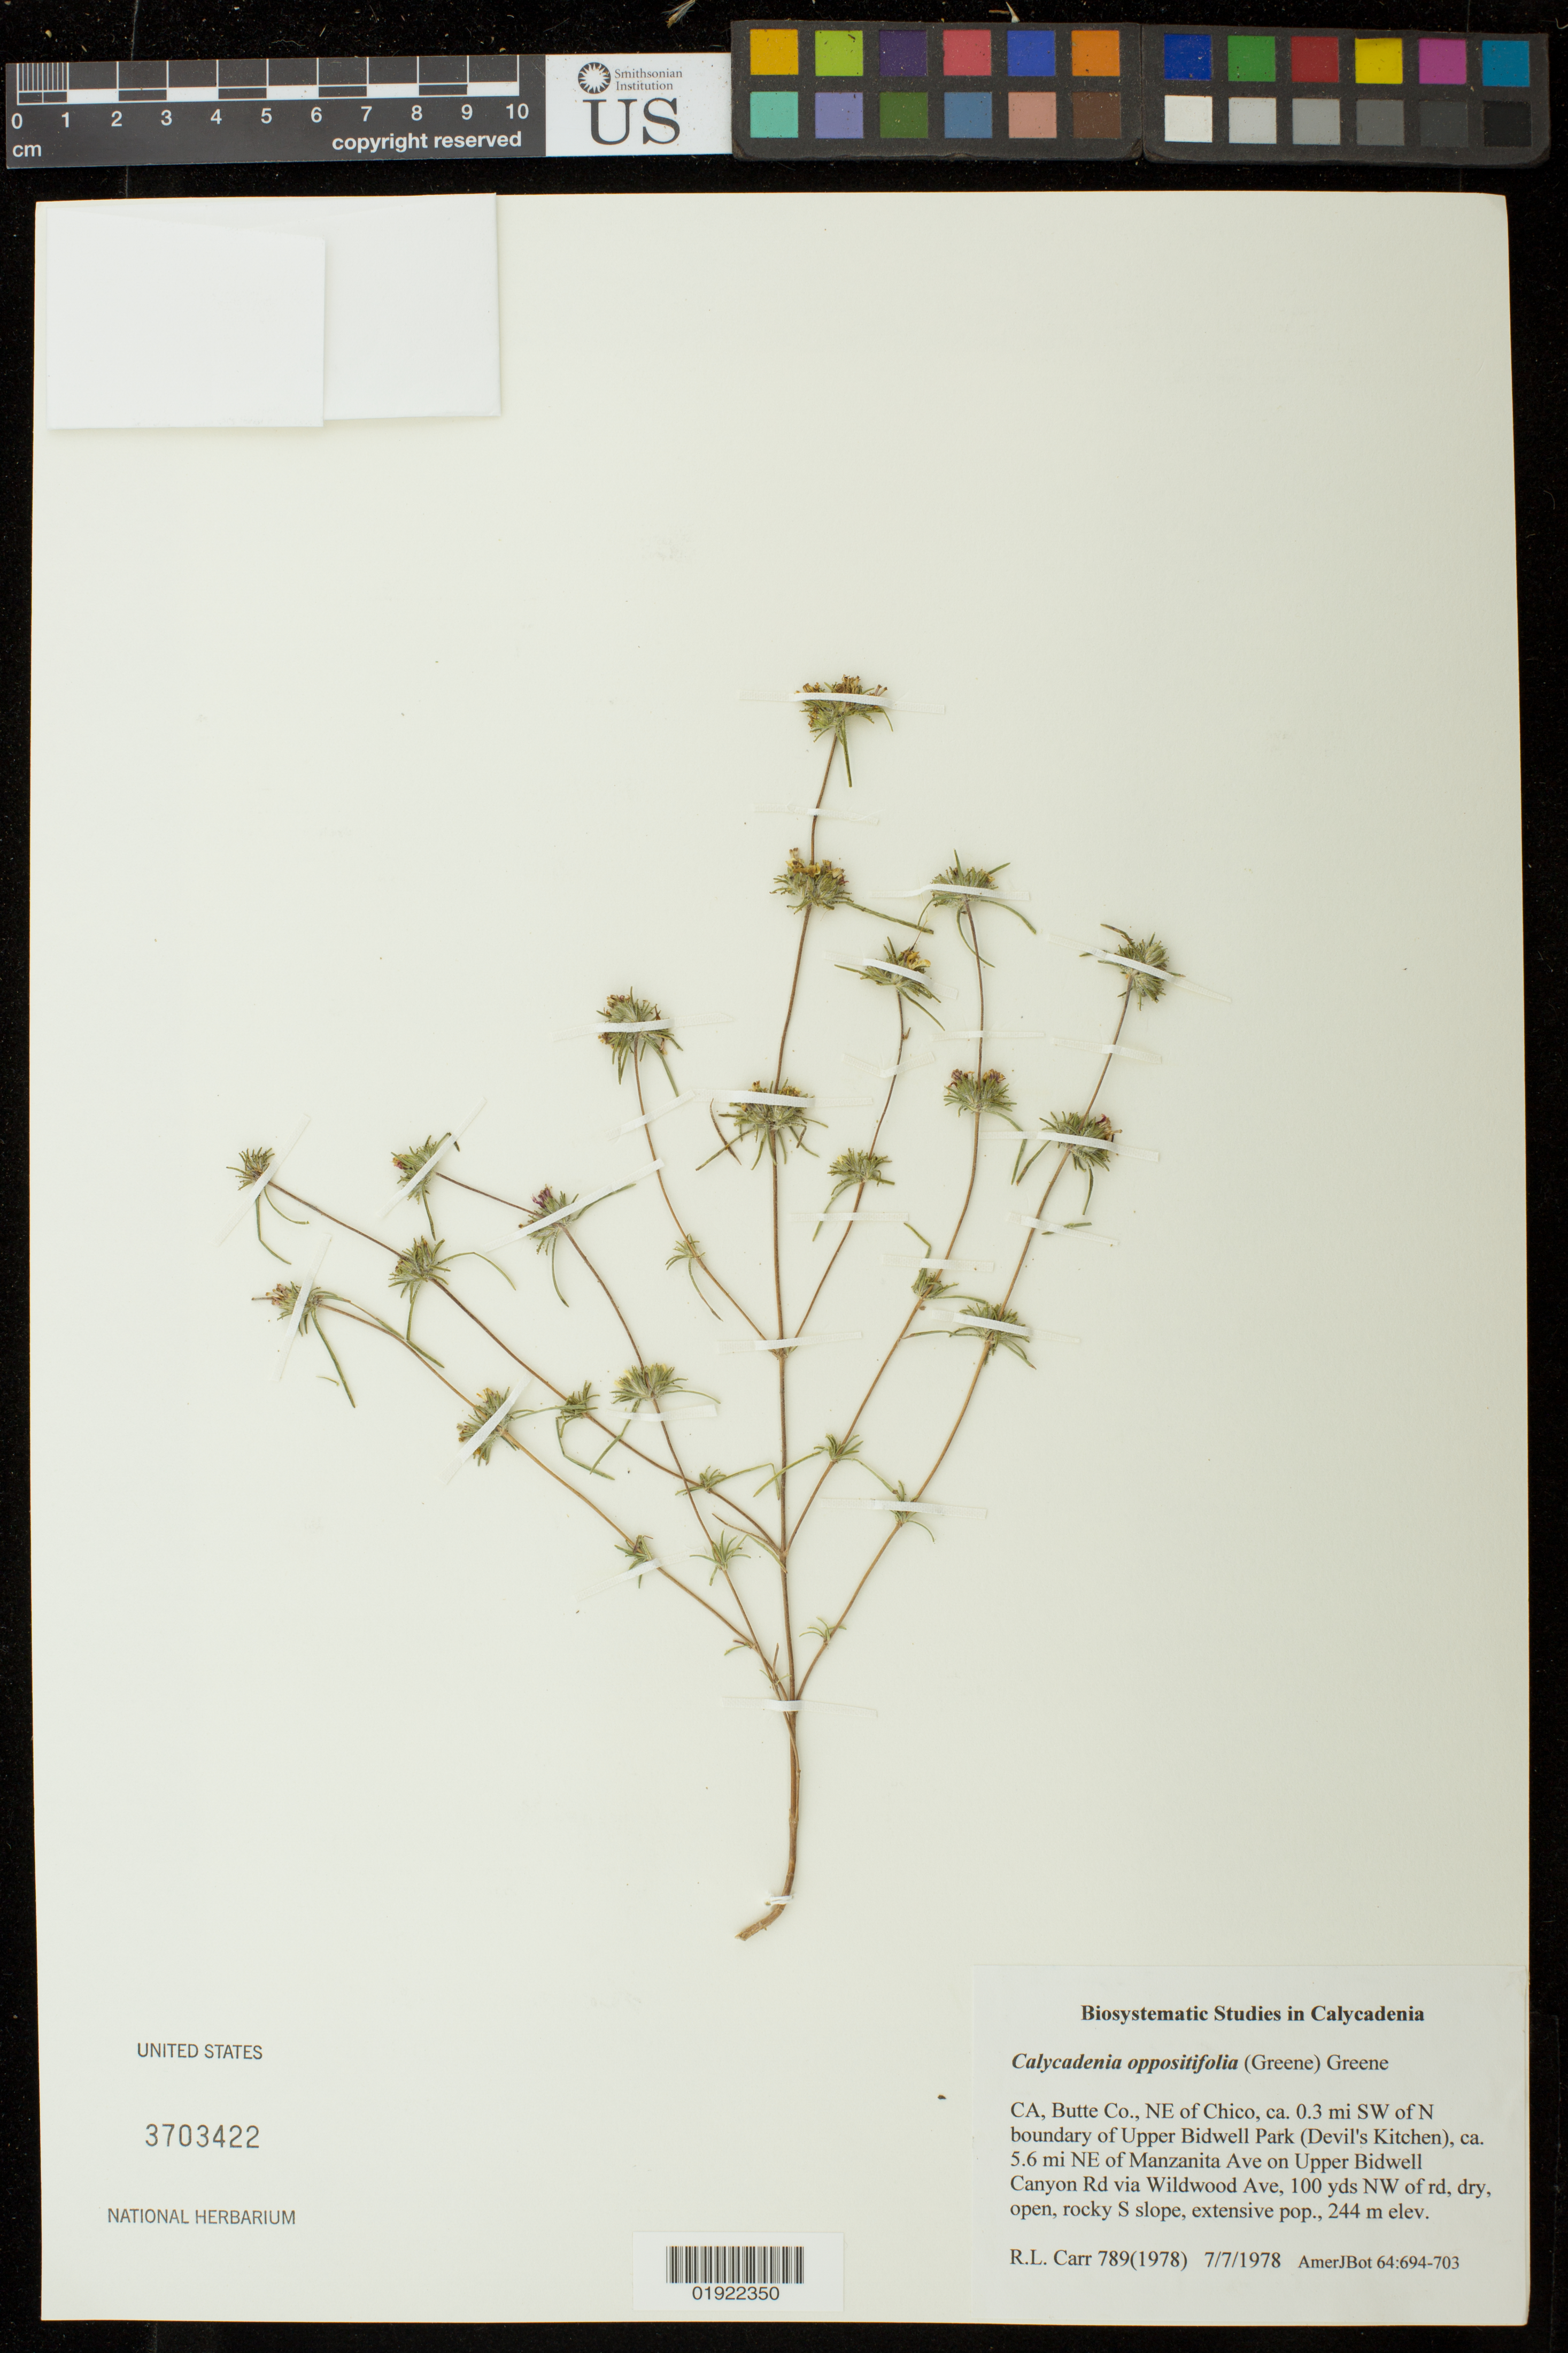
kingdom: Plantae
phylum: Tracheophyta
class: Magnoliopsida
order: Asterales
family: Asteraceae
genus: Calycadenia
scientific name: Calycadenia oppositifolia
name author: (Greene) Greene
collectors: R. Carr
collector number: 789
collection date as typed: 7/7/1978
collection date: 1978-07-07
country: United States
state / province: California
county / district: Butte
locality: NE of Chico, ca. 0.3 mi SW of N boundary of Upper Bidwell Park (Devil's Kitchen), ca. 5.6 mi NE of Manzanita Ave on Upper Bidwell Canyon Rd via Wildwood Ave, 100 yds NW of rd, rocky S slope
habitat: dry, open, rocky slope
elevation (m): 244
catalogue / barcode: US 3703422